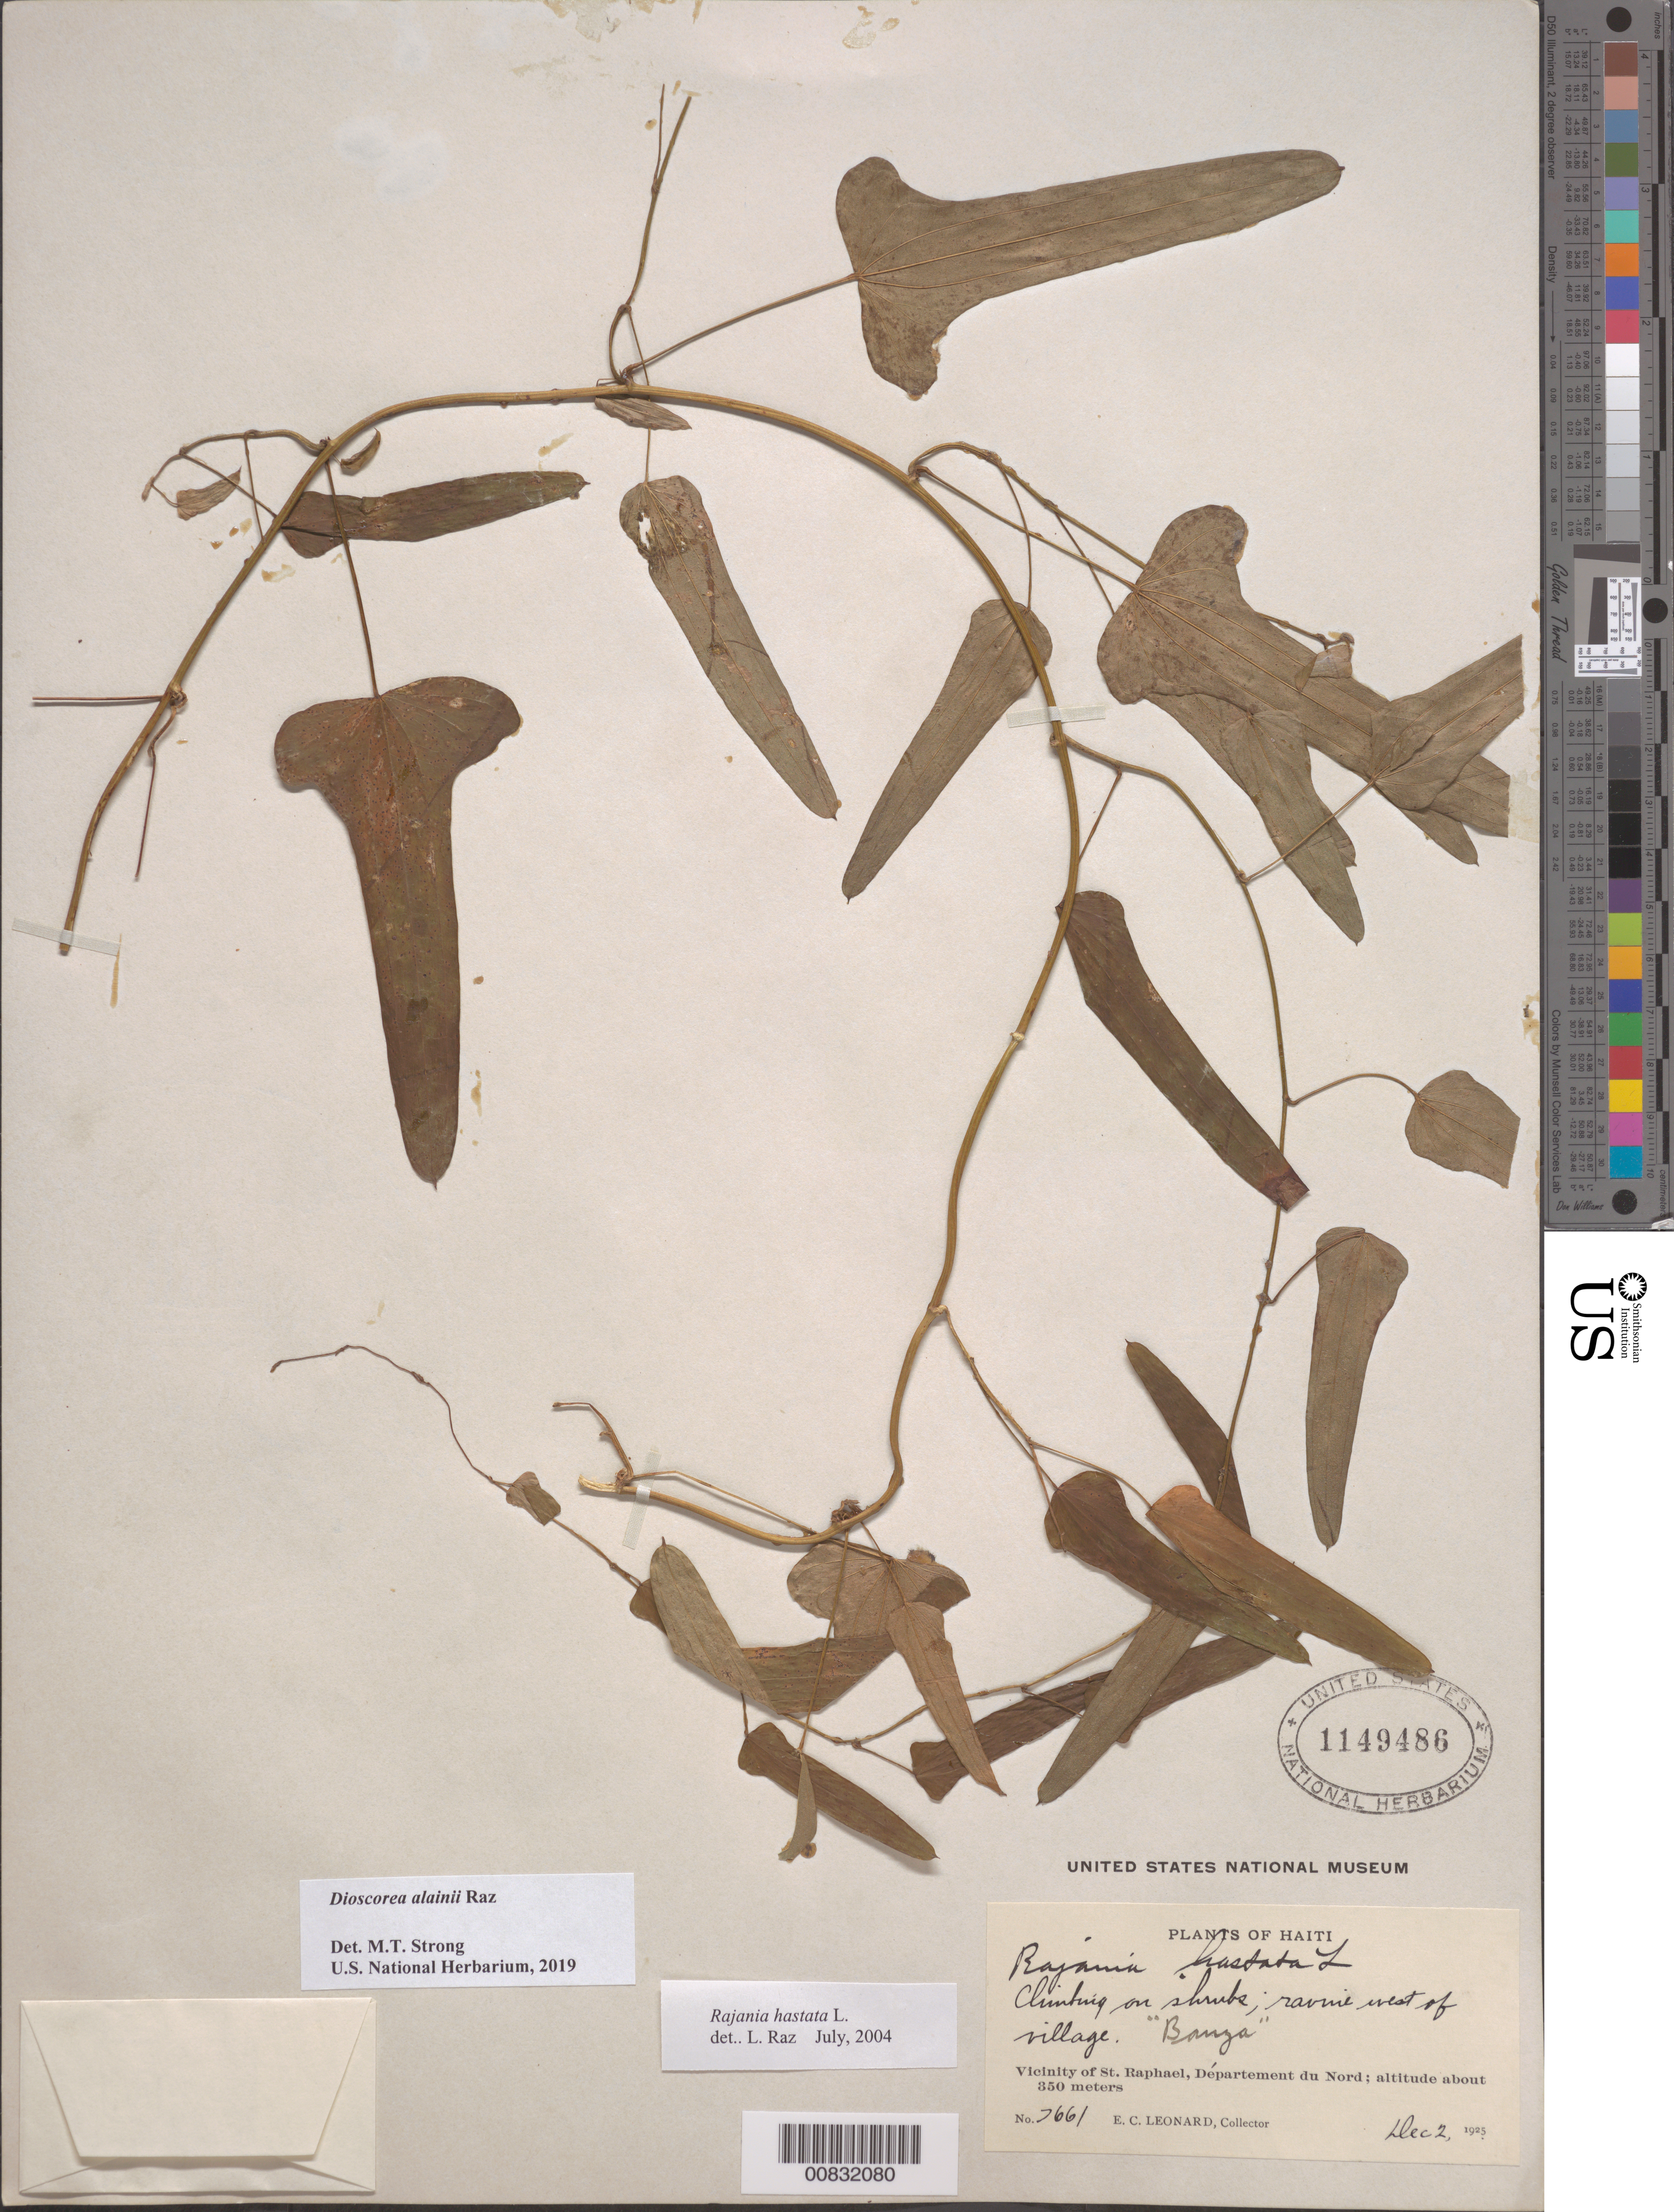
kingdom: Plantae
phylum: Tracheophyta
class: Liliopsida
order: Dioscoreales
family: Dioscoreaceae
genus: Dioscorea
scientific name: Dioscorea alainii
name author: Raz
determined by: Strong, M. T., (US), Smithsonian Institution - National Museum of Natural History (UNITED STATES)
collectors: E. C. Leonard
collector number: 7661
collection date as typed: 02 Dec 1925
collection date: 1925-12-02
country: Haiti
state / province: Nord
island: Hispaniola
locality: Vicinity of St. Raphael; ravine west of village.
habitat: Climbing on shrubs in ravine.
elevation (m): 350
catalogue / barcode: US 1149486